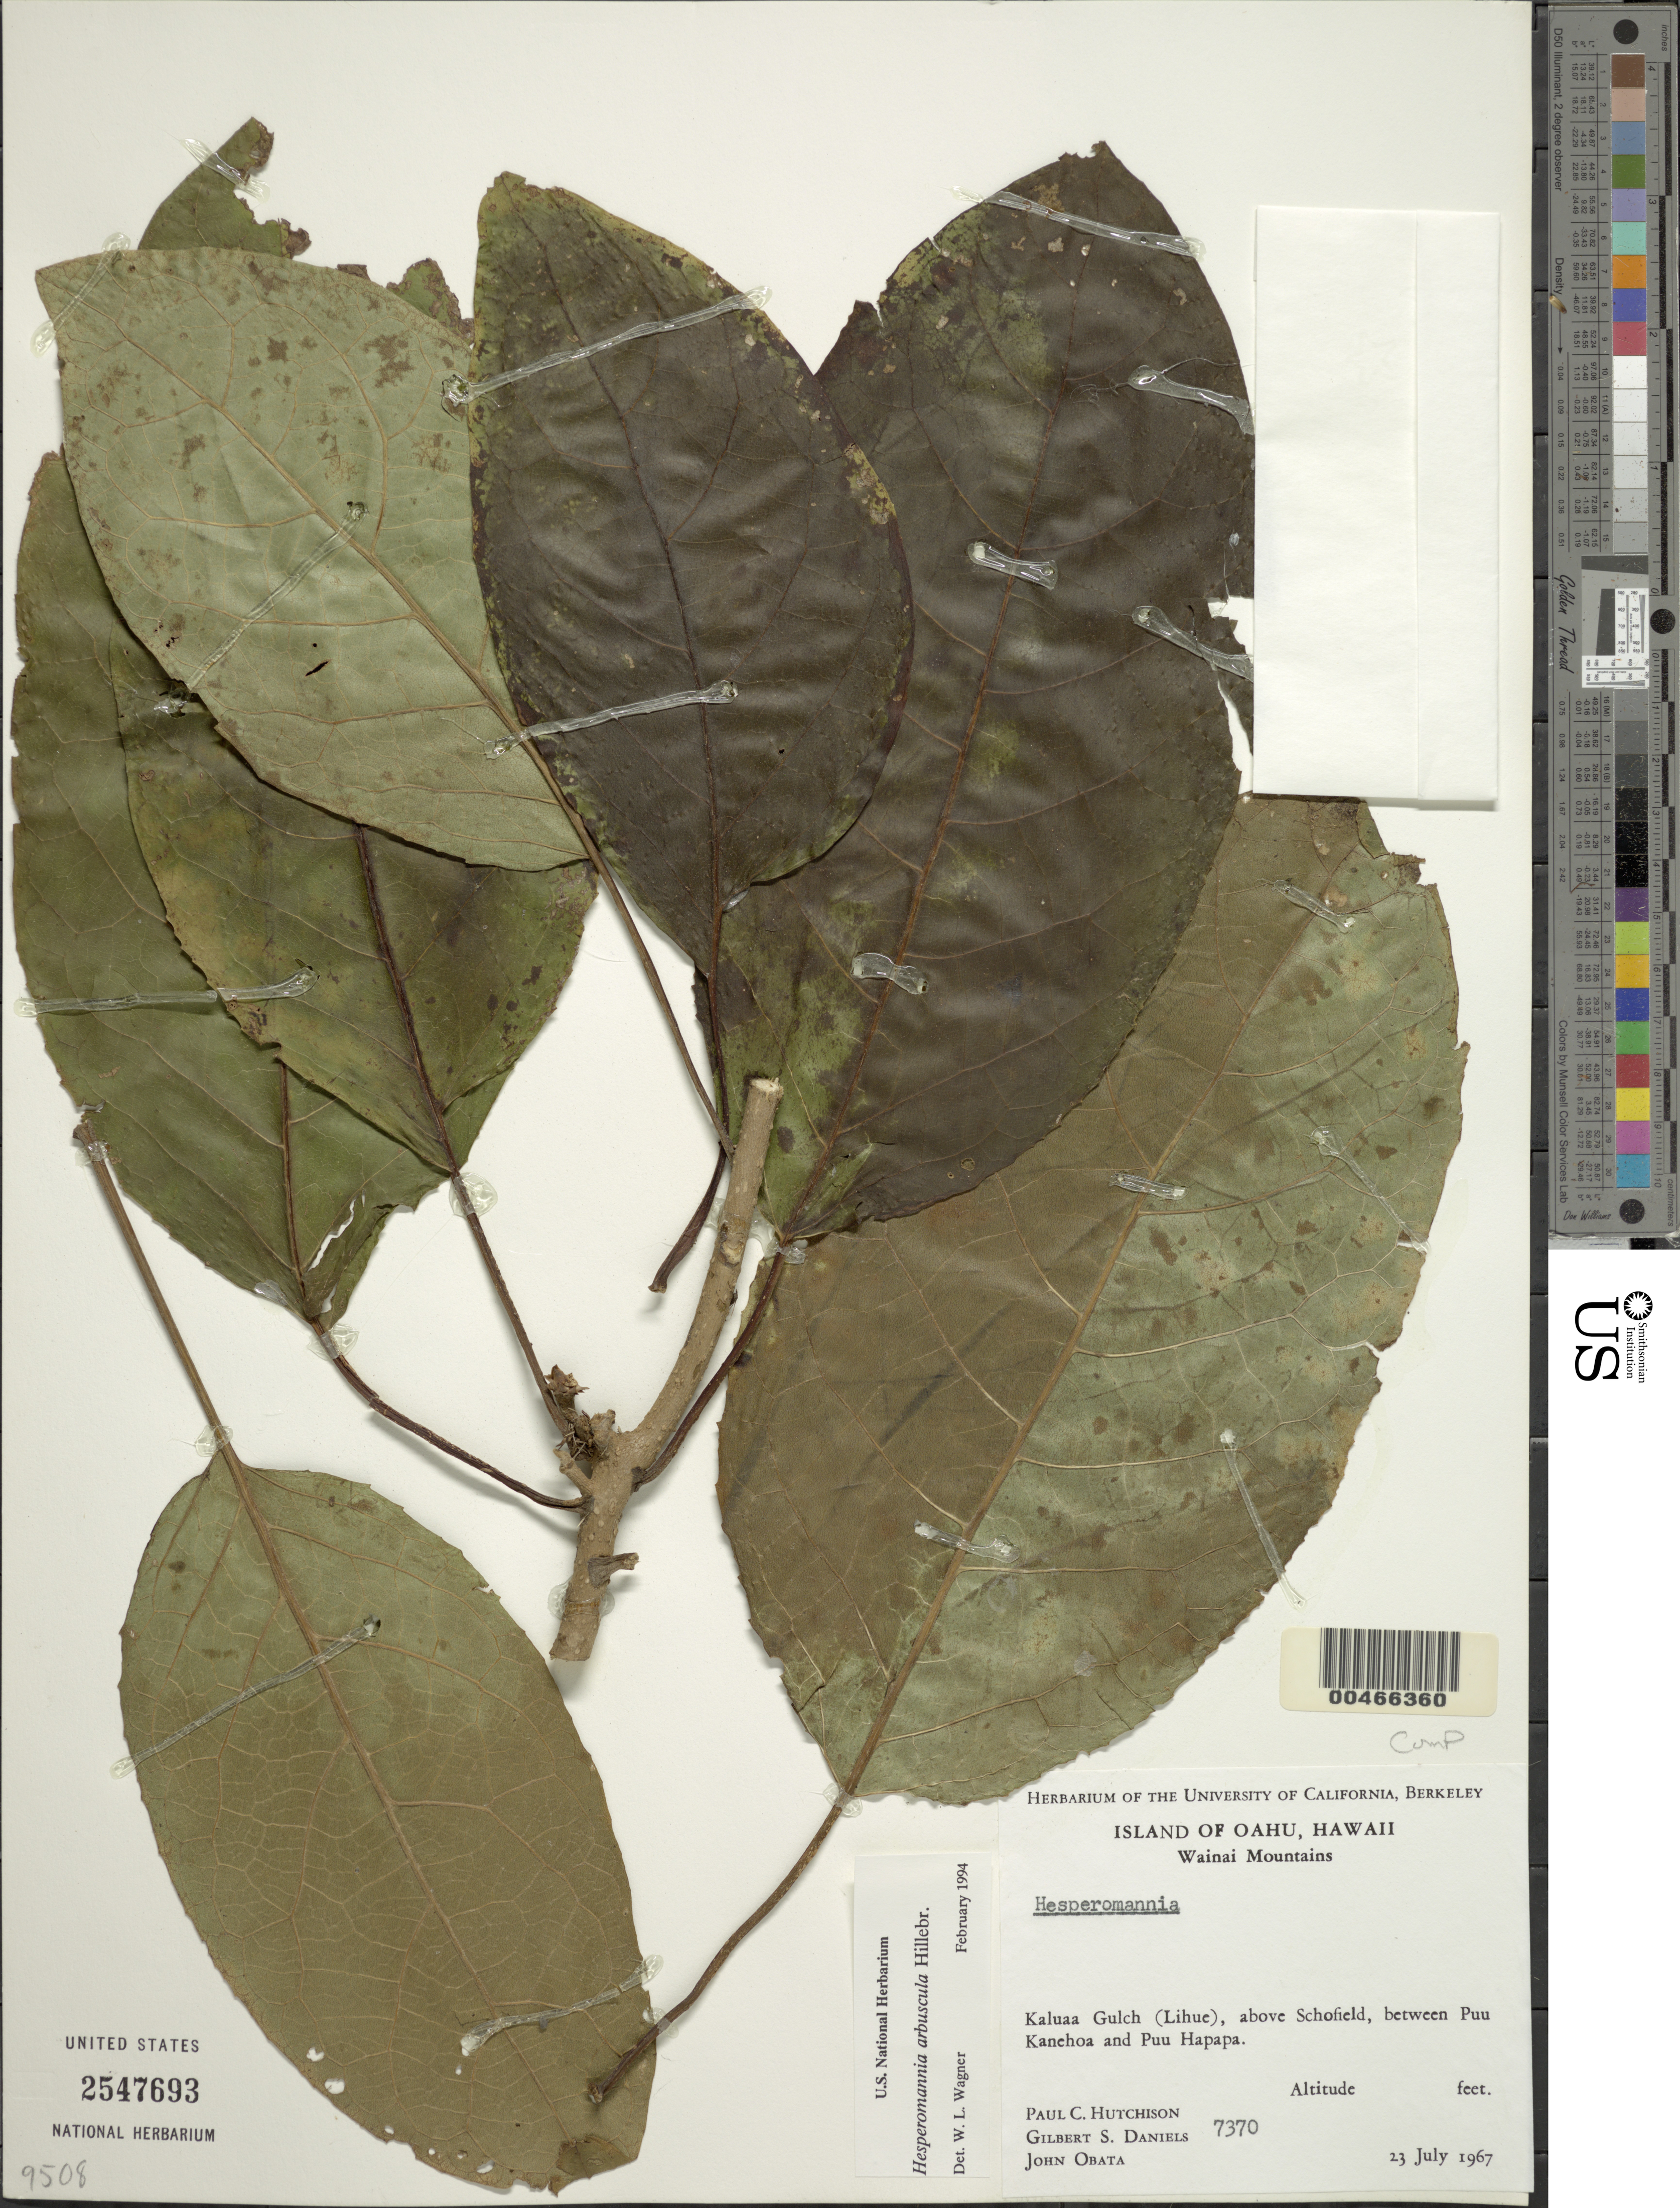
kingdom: Plantae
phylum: Tracheophyta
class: Magnoliopsida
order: Asterales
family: Asteraceae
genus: Hesperomannia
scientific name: Hesperomannia oahuensis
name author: (Hillebr.) O. Deg.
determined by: Wagner, W. L., (BOT), Smithsonian Institution - National Museum of Natural History (UNITED STATES)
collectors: P. C. Hutchison, G. S. Daniels & J. Obata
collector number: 7370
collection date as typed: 23 Jul 1967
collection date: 1967-07-23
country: United States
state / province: Hawaii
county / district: Honolulu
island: Oahu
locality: Kaluaa Gulch (Lihue), above Schofield, between Puu Kanehoa and Puu Hapapa, Wainai Mts.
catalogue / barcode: US 2547693